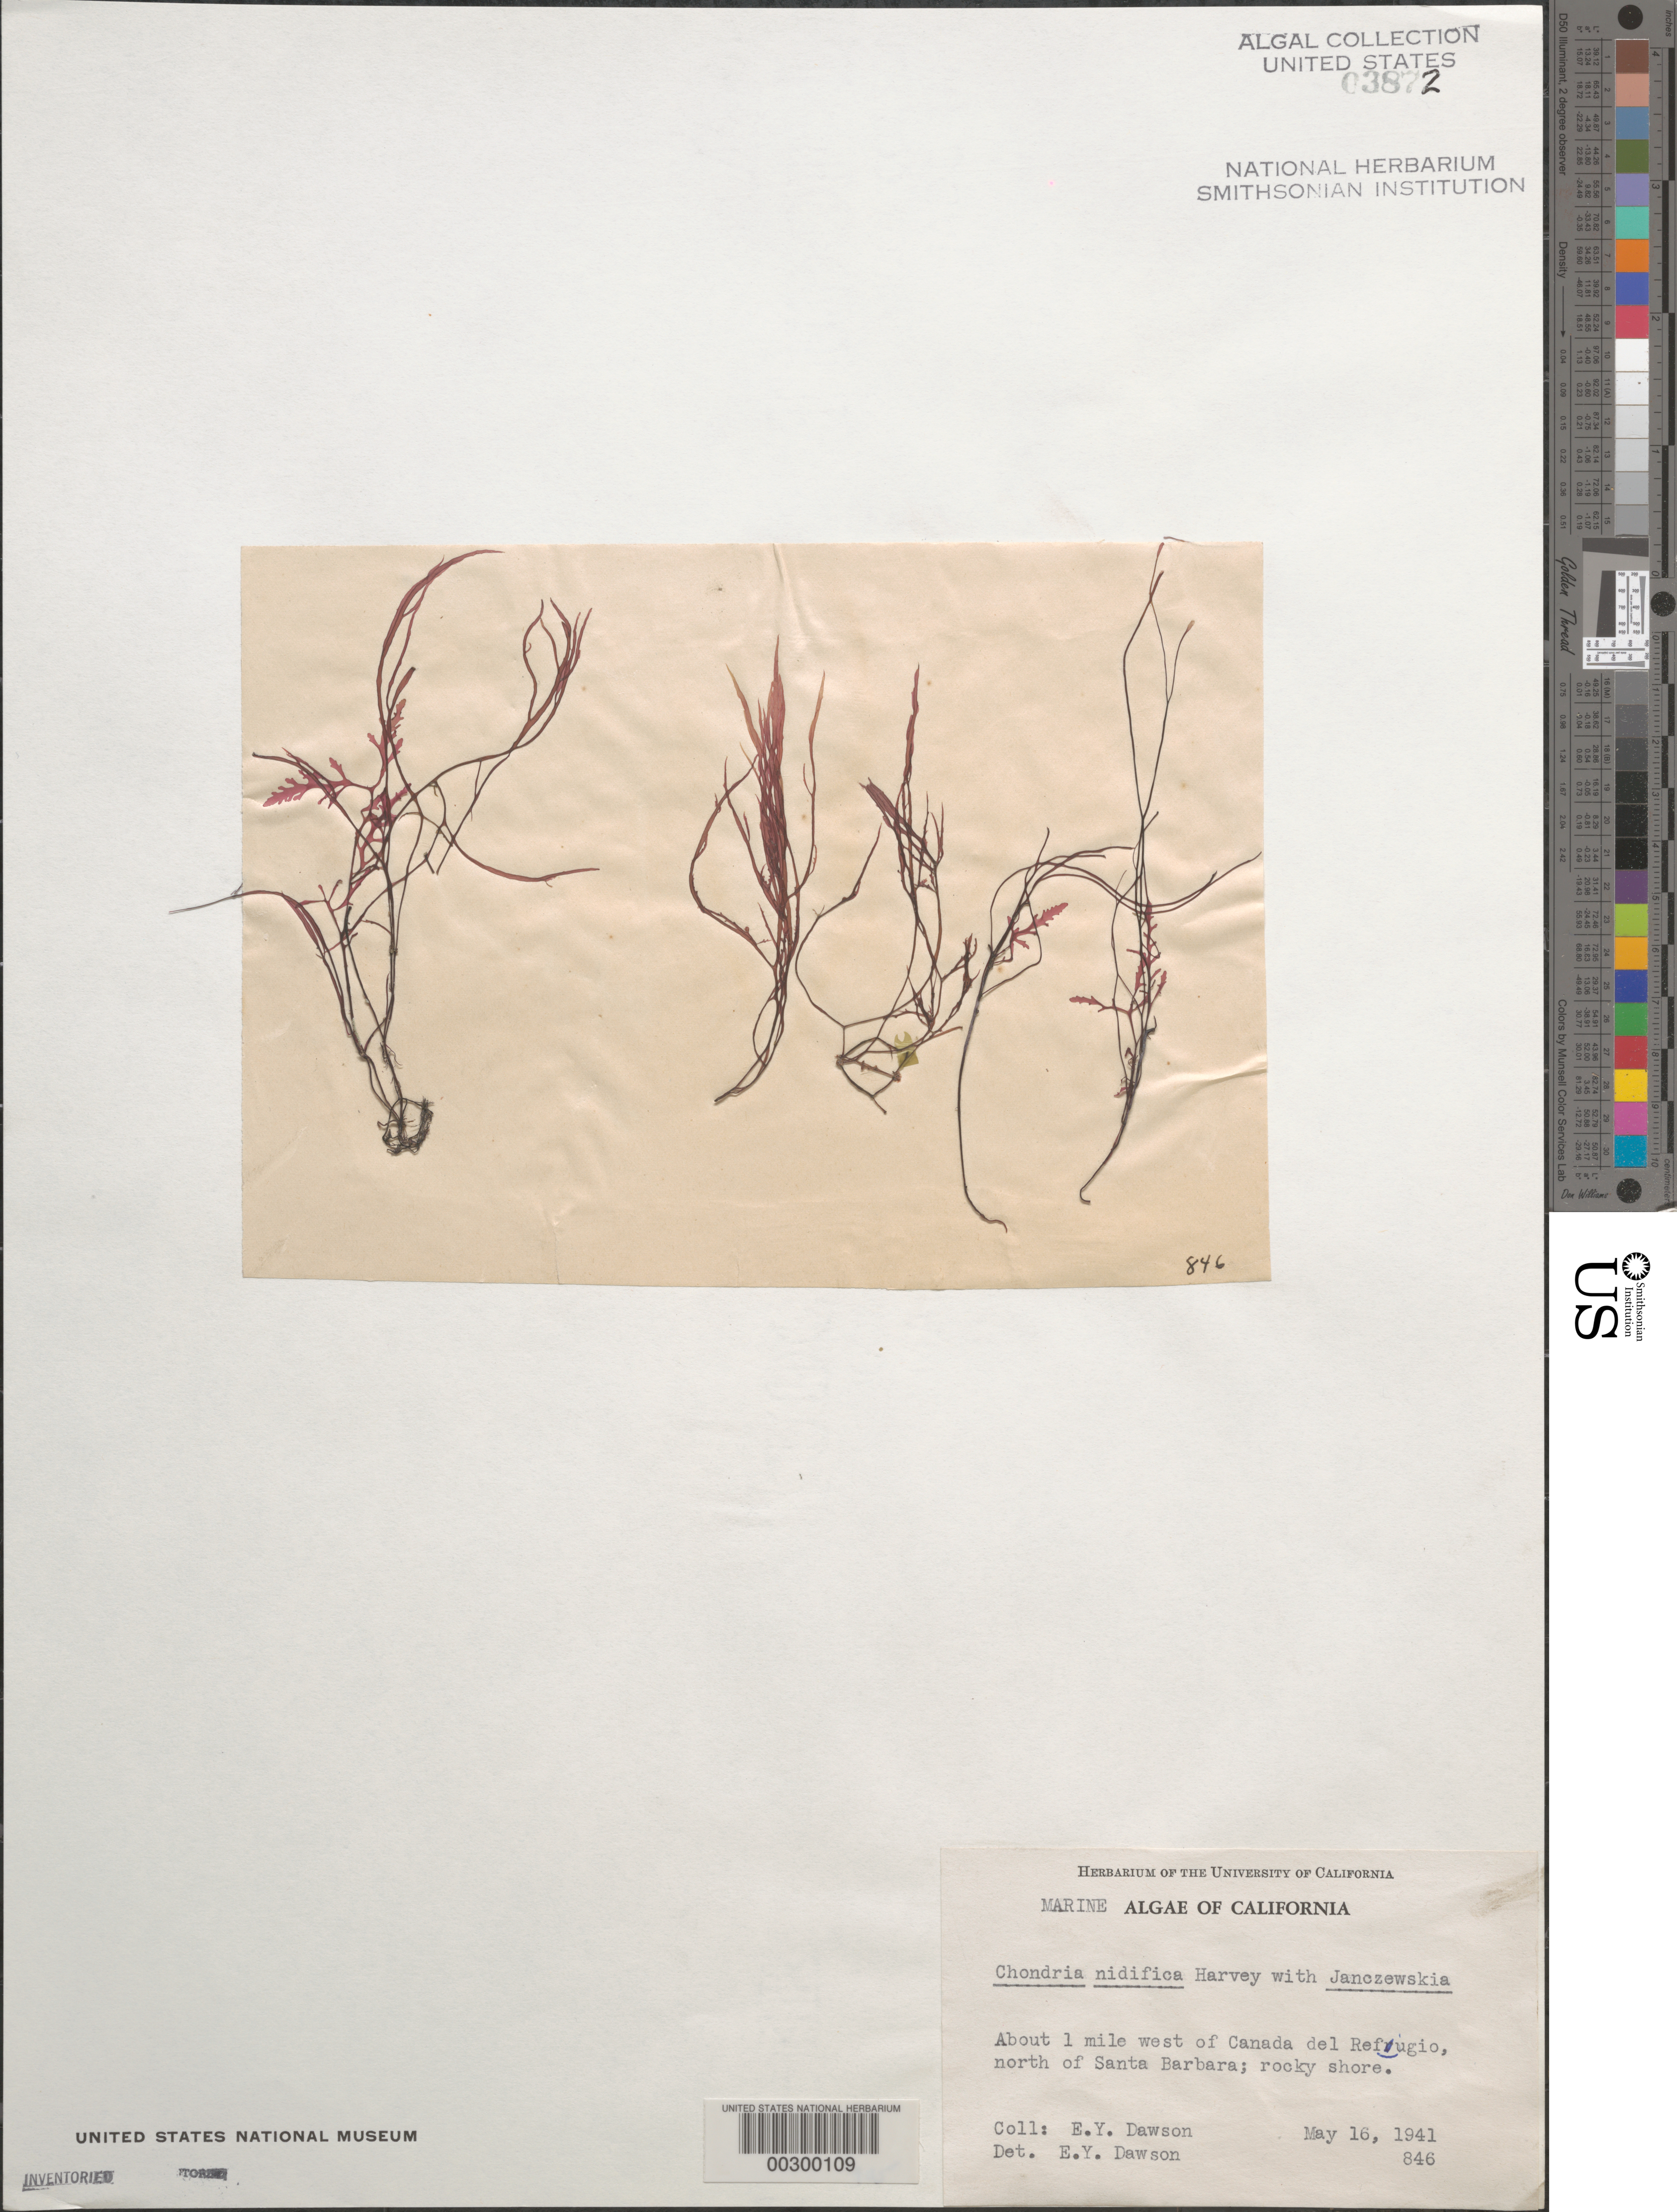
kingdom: Plantae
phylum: Rhodophyta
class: Florideophyceae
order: Ceramiales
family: Rhodomelaceae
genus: Neochondria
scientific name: Neochondria nidifica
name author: (Harvey) Sutti et al.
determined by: Algae name updating Project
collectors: E. Y. Dawson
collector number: EYD 846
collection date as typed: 16 May 1941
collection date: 1941-05-16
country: United States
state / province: California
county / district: Santa Barbara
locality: Ca. 1 mile west of Canada del Refugio, north of Santa Barbara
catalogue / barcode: US 3872